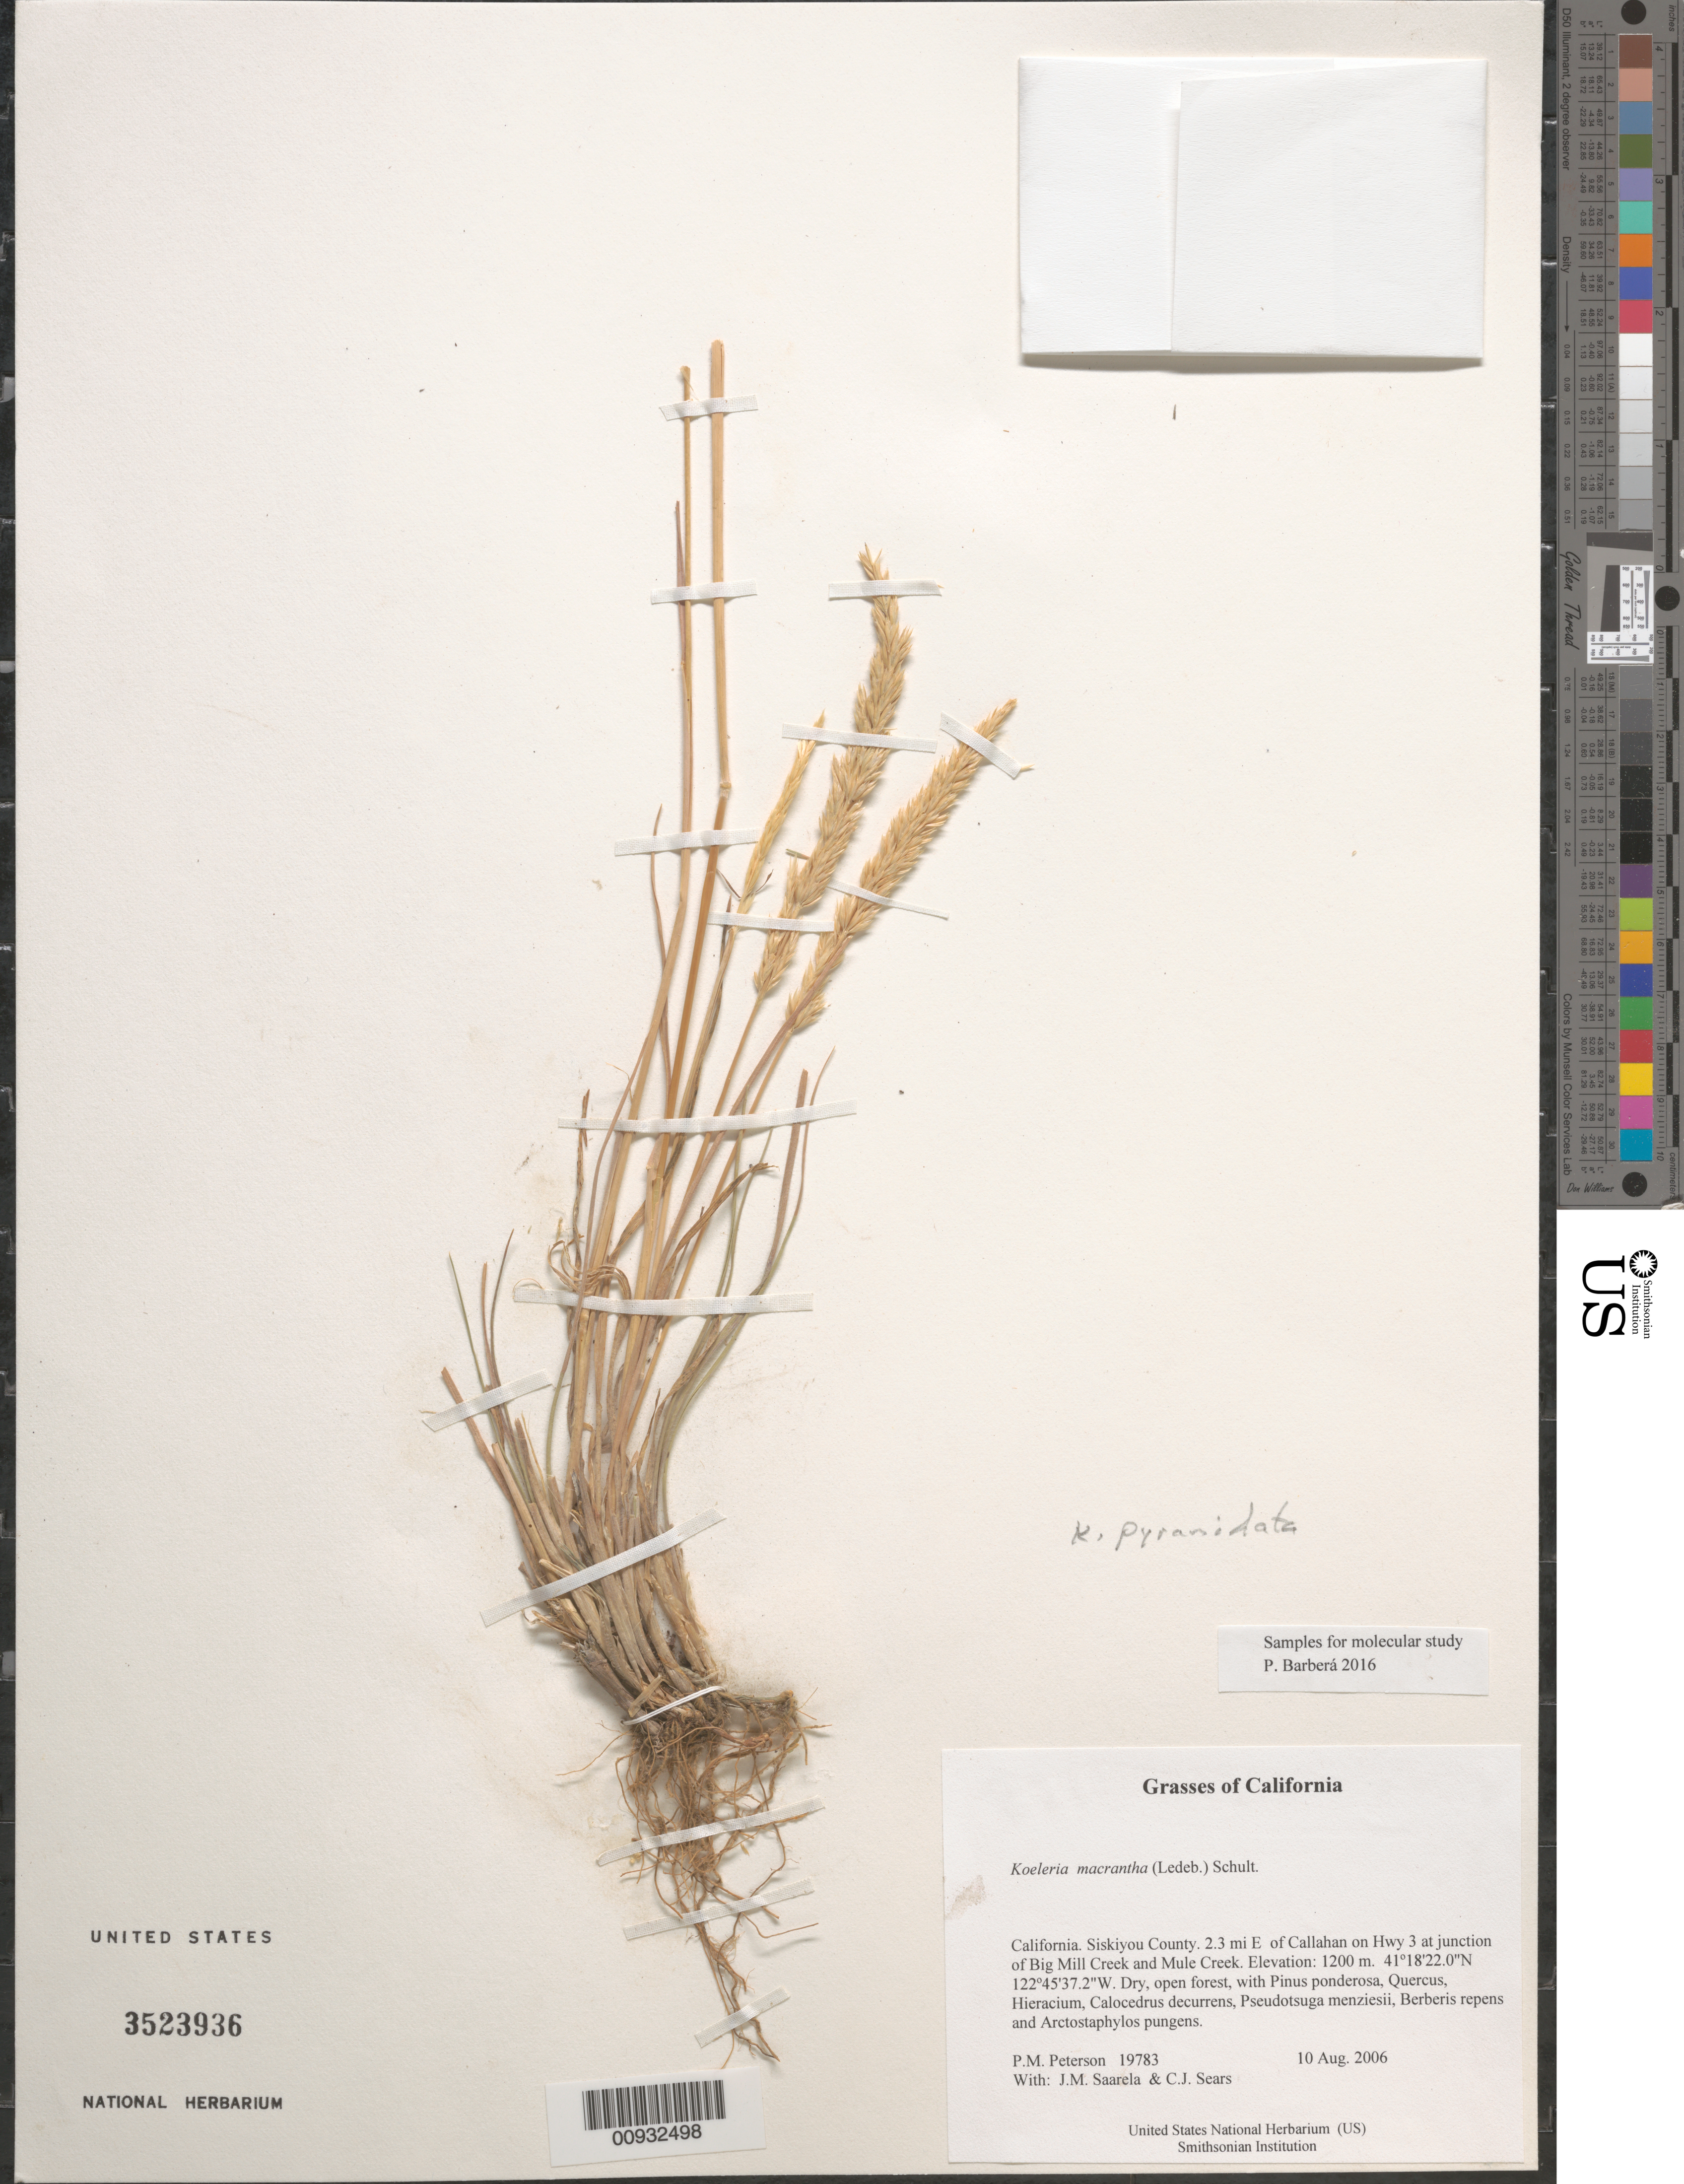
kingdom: Plantae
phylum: Tracheophyta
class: Liliopsida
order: Poales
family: Poaceae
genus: Koeleria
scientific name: Koeleria pyramidata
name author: (Lam.) P. Beauv.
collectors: P. M. Peterson, J. Saarela & C. Sears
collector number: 19783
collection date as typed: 10 Aug 2006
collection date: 2006-08-10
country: United States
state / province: California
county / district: Siskiyou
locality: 2.3 mi E of Callahan on Hwy 3 at junction of Big Mill Creek and Mule Creek.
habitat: Dry, open forest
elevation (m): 1200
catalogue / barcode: US 3523936